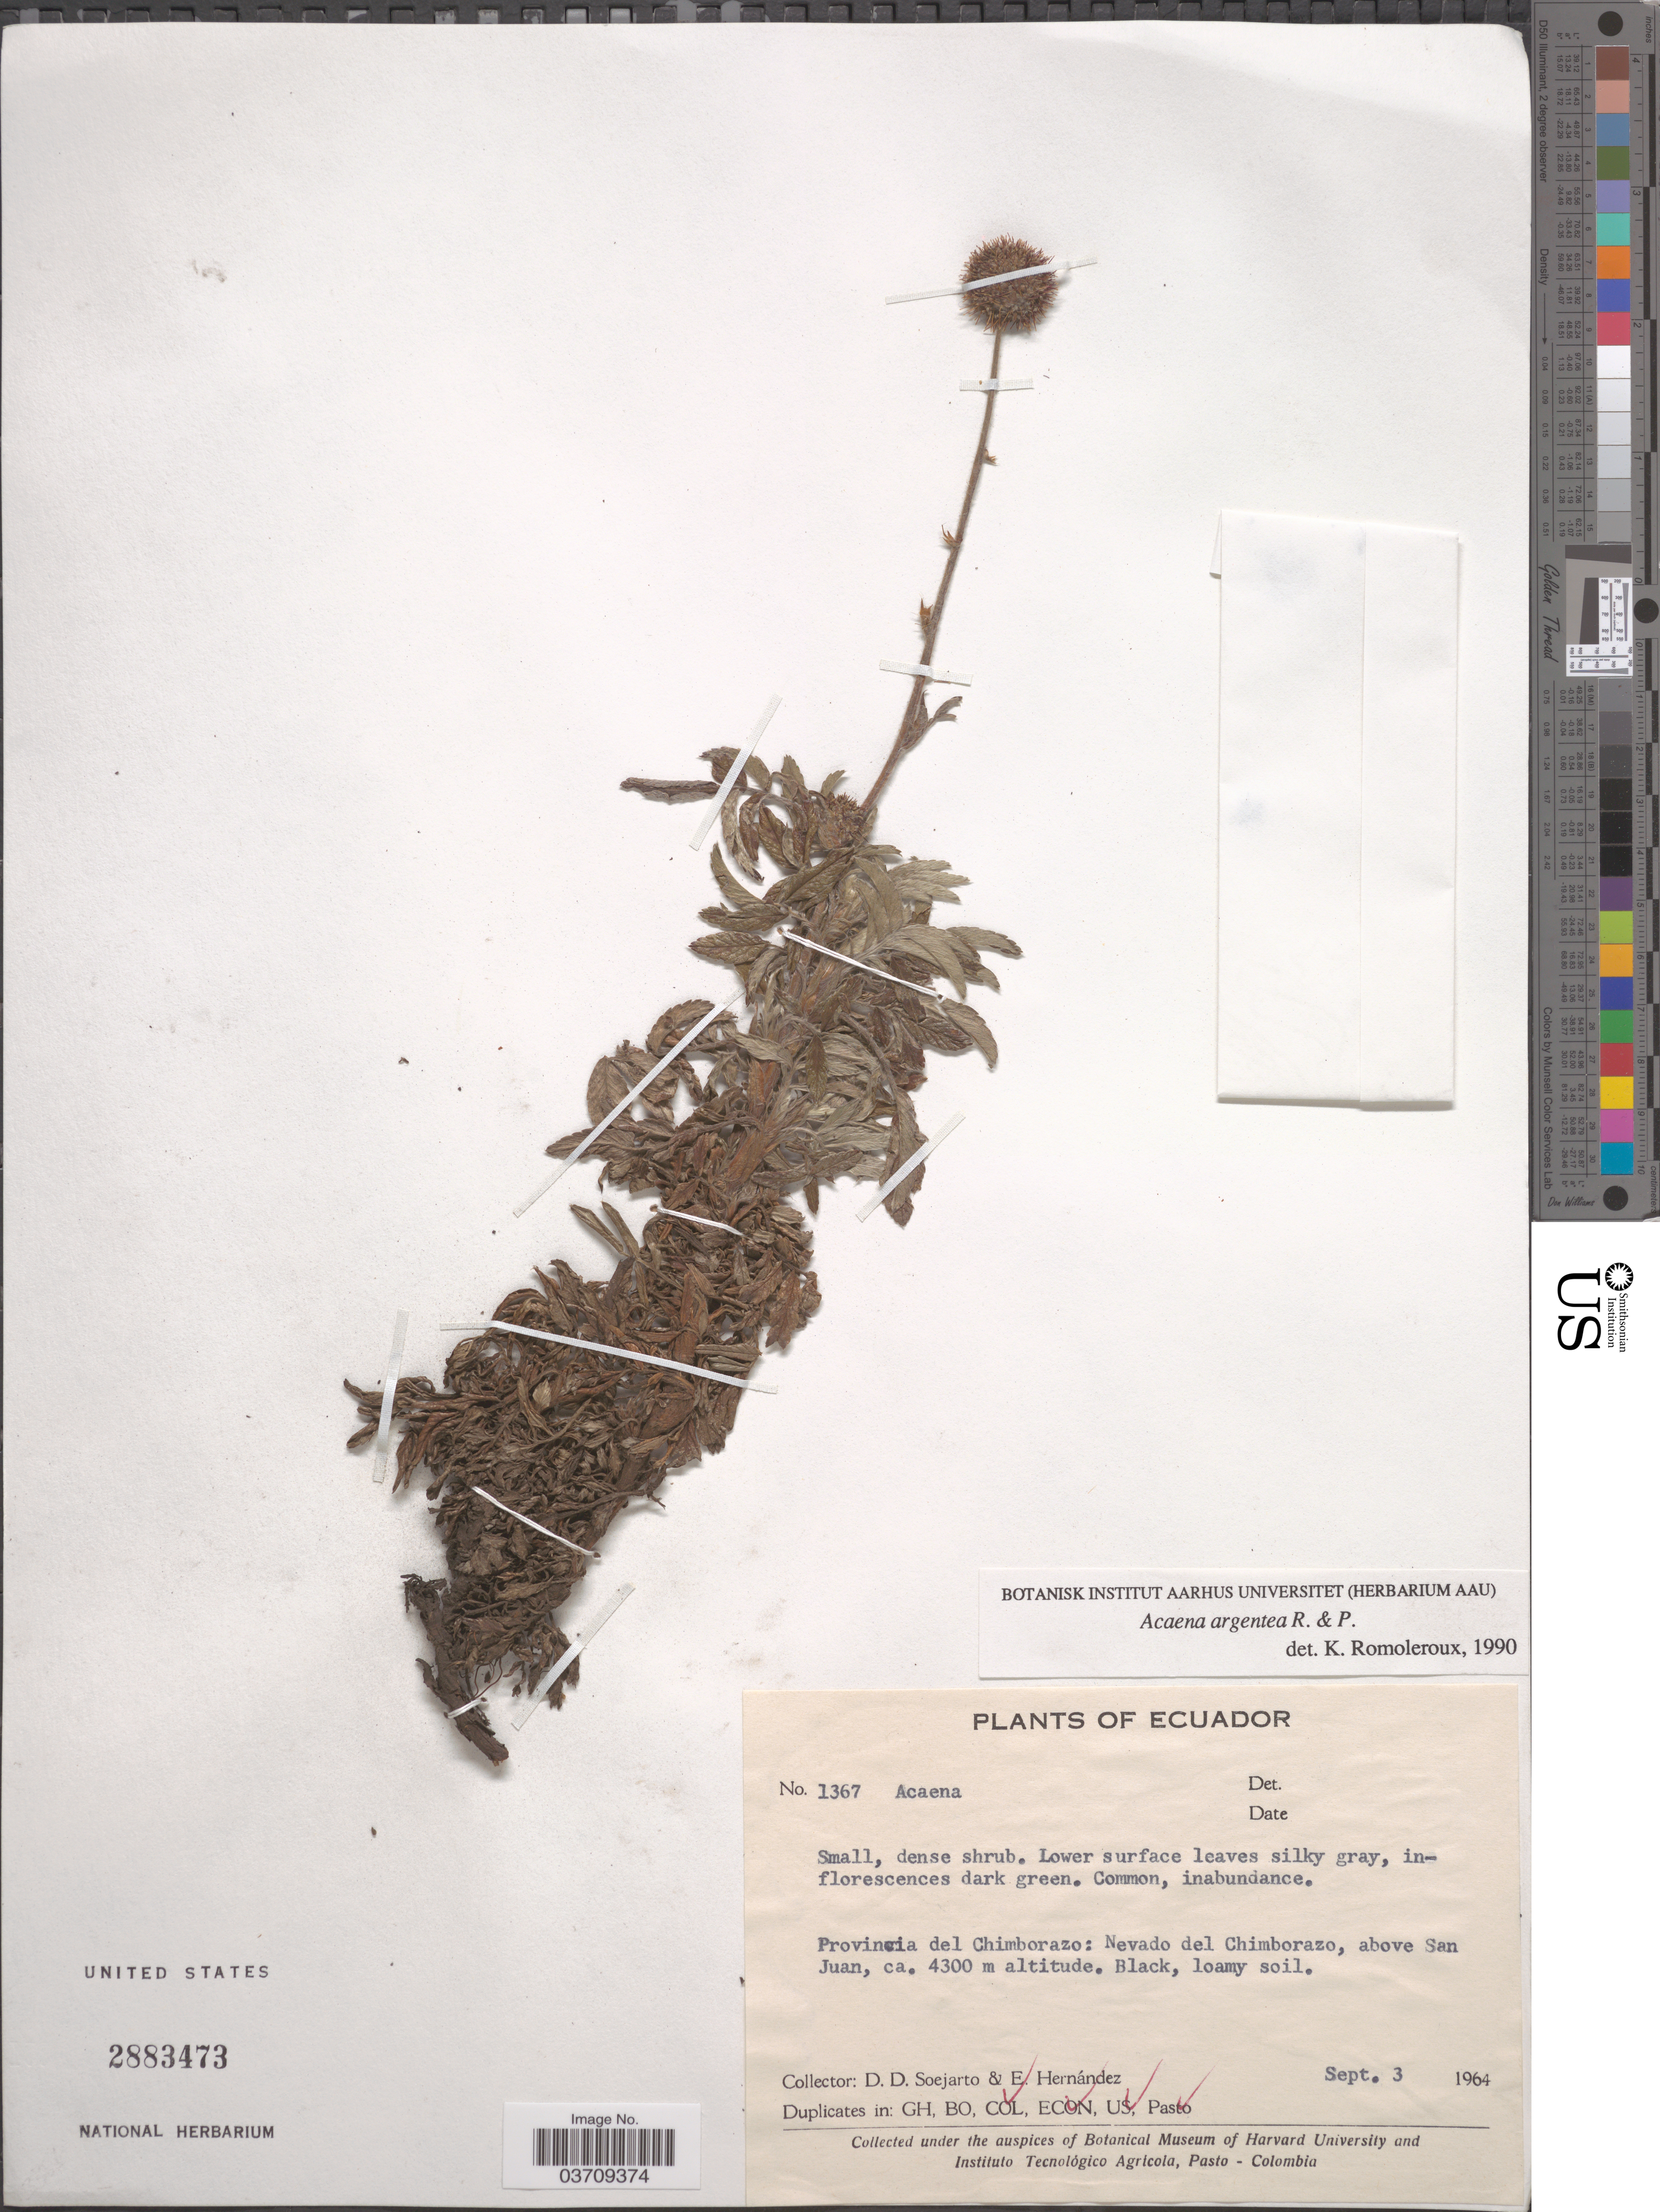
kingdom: Plantae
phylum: Tracheophyta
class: Magnoliopsida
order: Rosales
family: Rosaceae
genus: Acaena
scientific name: Acaena cylindristachya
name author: Ruiz & Pav.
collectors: E. Hernández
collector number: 1367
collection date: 1964-09-03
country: Ecuador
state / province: Chimborazo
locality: Nevado del Chimborazo, above San Juan.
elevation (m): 4300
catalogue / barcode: US 2883473